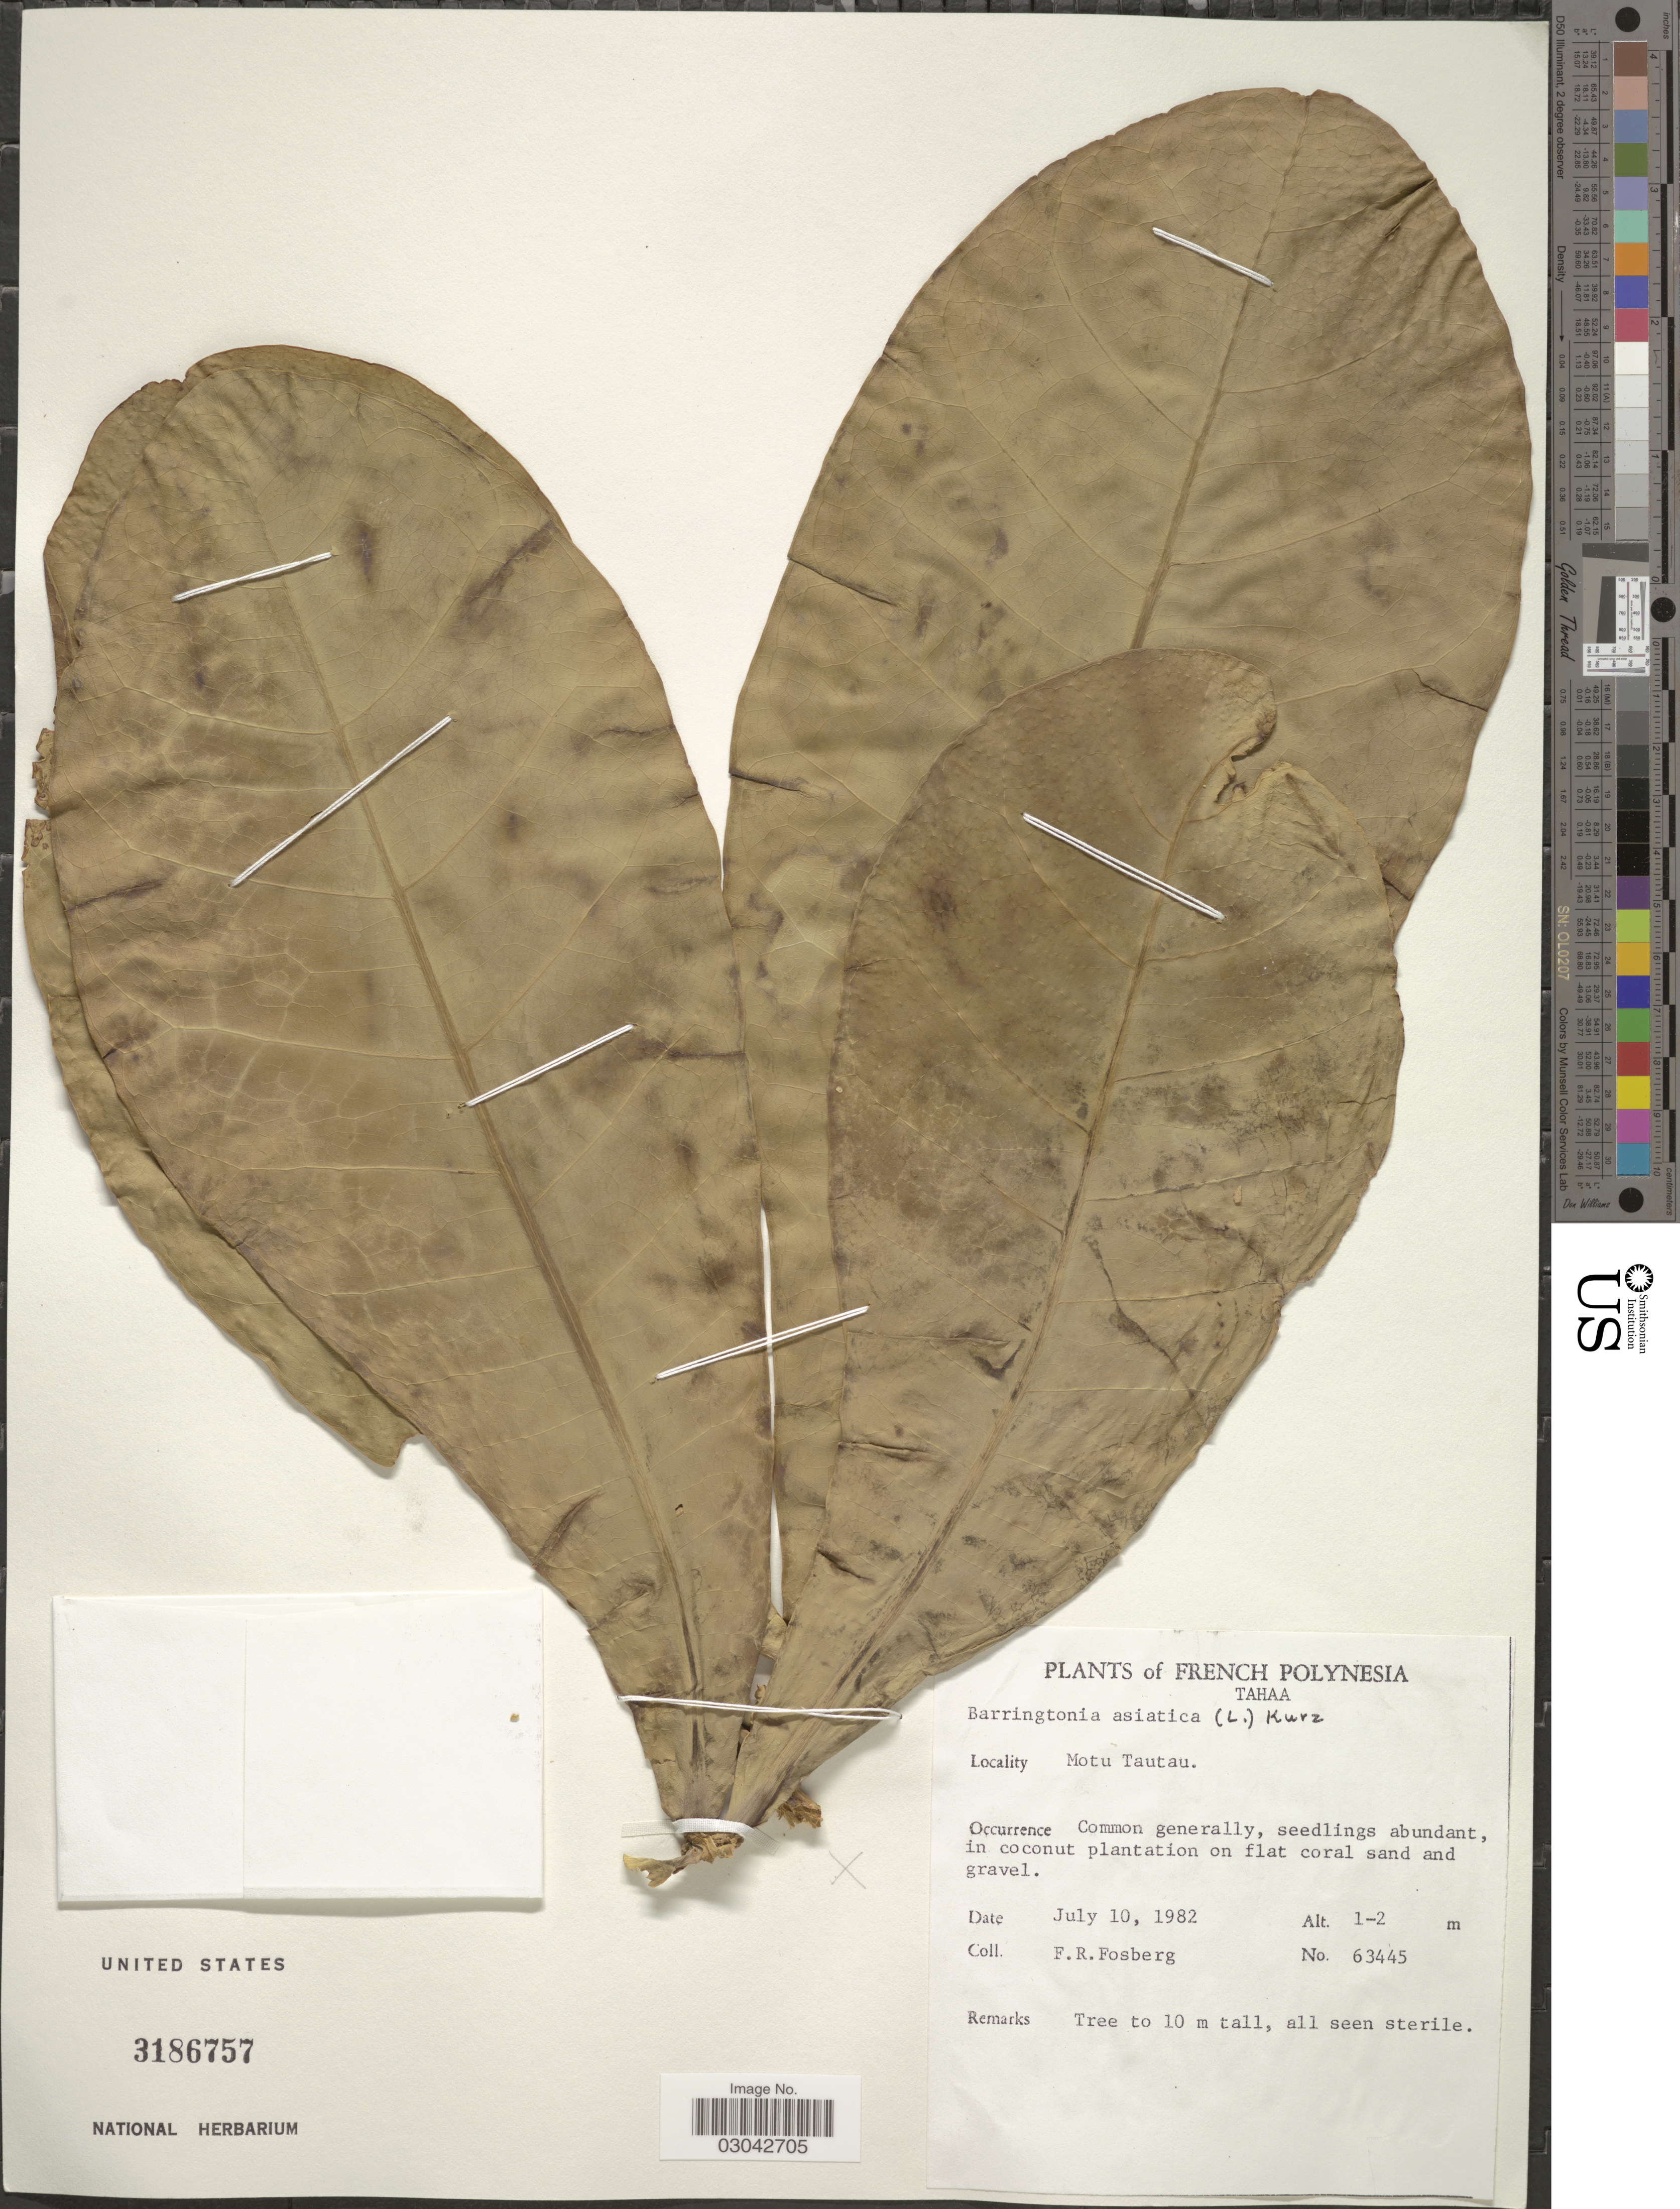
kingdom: Plantae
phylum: Tracheophyta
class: Magnoliopsida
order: Ericales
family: Lecythidaceae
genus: Barringtonia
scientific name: Barringtonia asiatica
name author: (L.) Kurz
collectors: F. R. Fosberg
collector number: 63445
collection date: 1982-07-10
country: French Polynesia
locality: Tahaa. Motu Tautau.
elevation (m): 1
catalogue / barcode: US 3186757